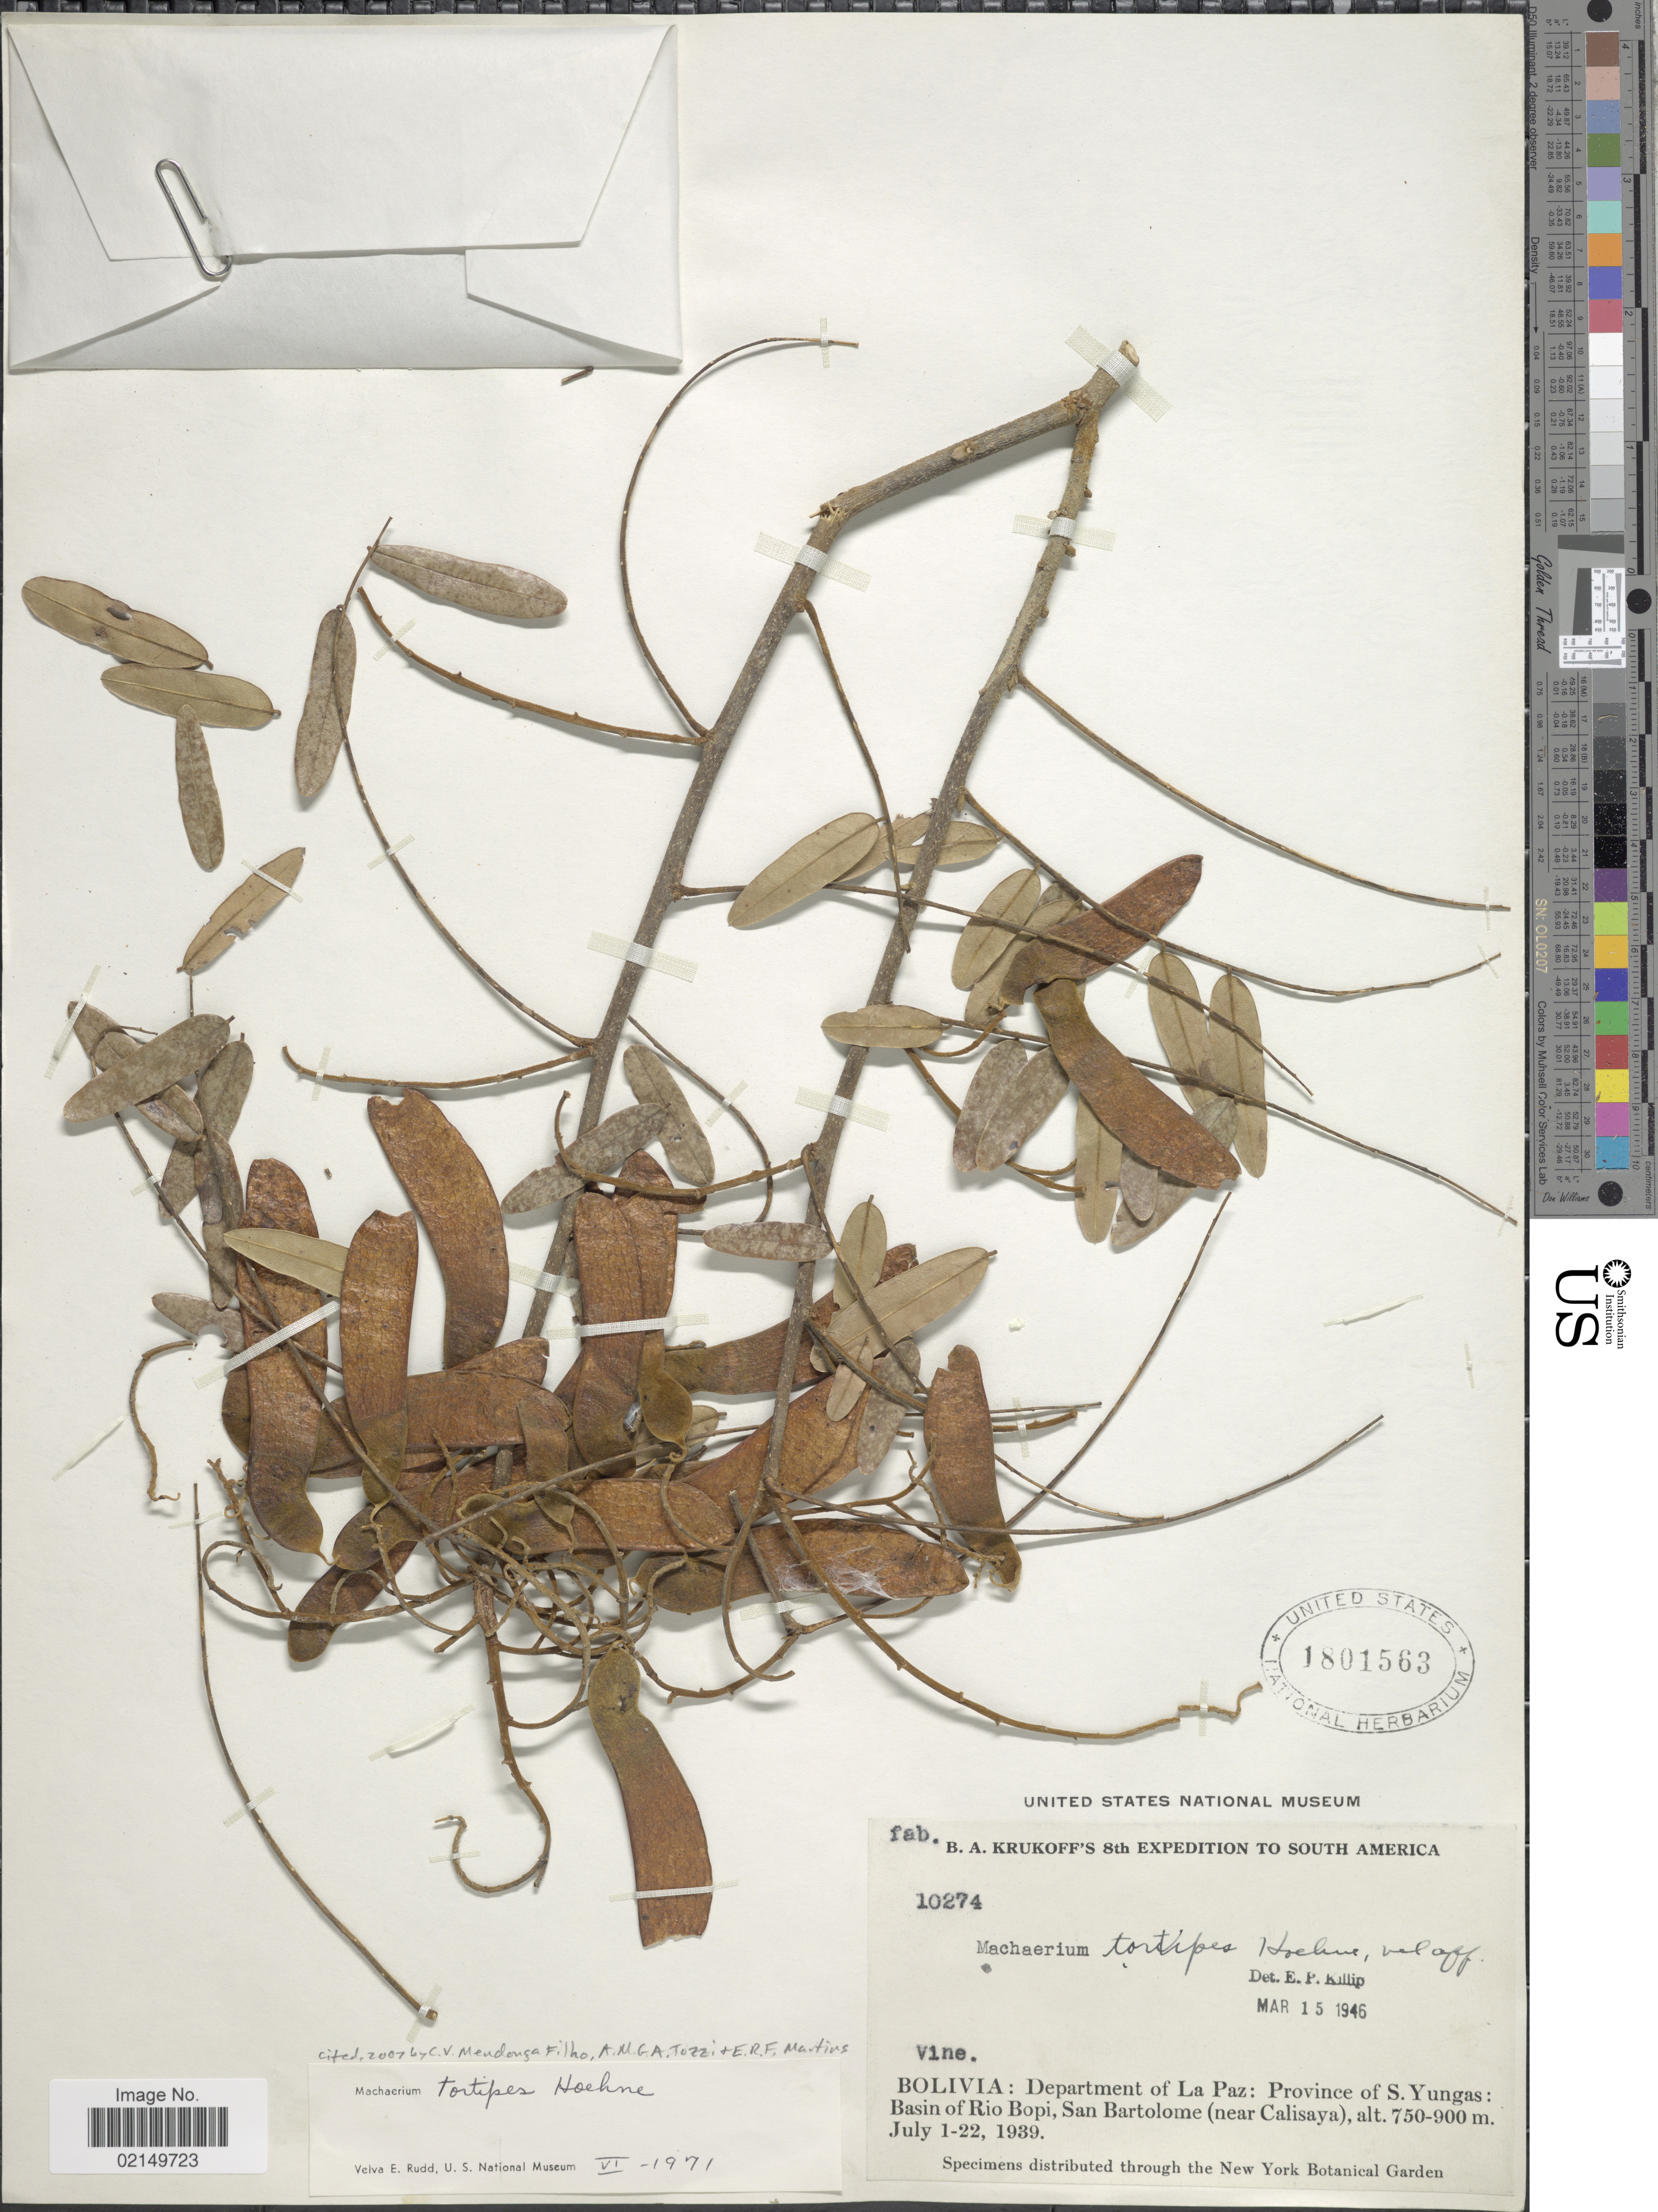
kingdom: Plantae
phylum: Tracheophyta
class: Magnoliopsida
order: Fabales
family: Fabaceae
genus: Machaerium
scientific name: Machaerium tortipes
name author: Hoehne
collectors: B. A. Krukoff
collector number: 10274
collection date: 1939-07-01/1939-07-22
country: Bolivia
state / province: La Paz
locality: Bolivia: Department of La Paz: Province of S. Yungas: Basin of Rio Bopi, San Bartolome (near Calisaya)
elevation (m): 750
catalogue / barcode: US 1801563